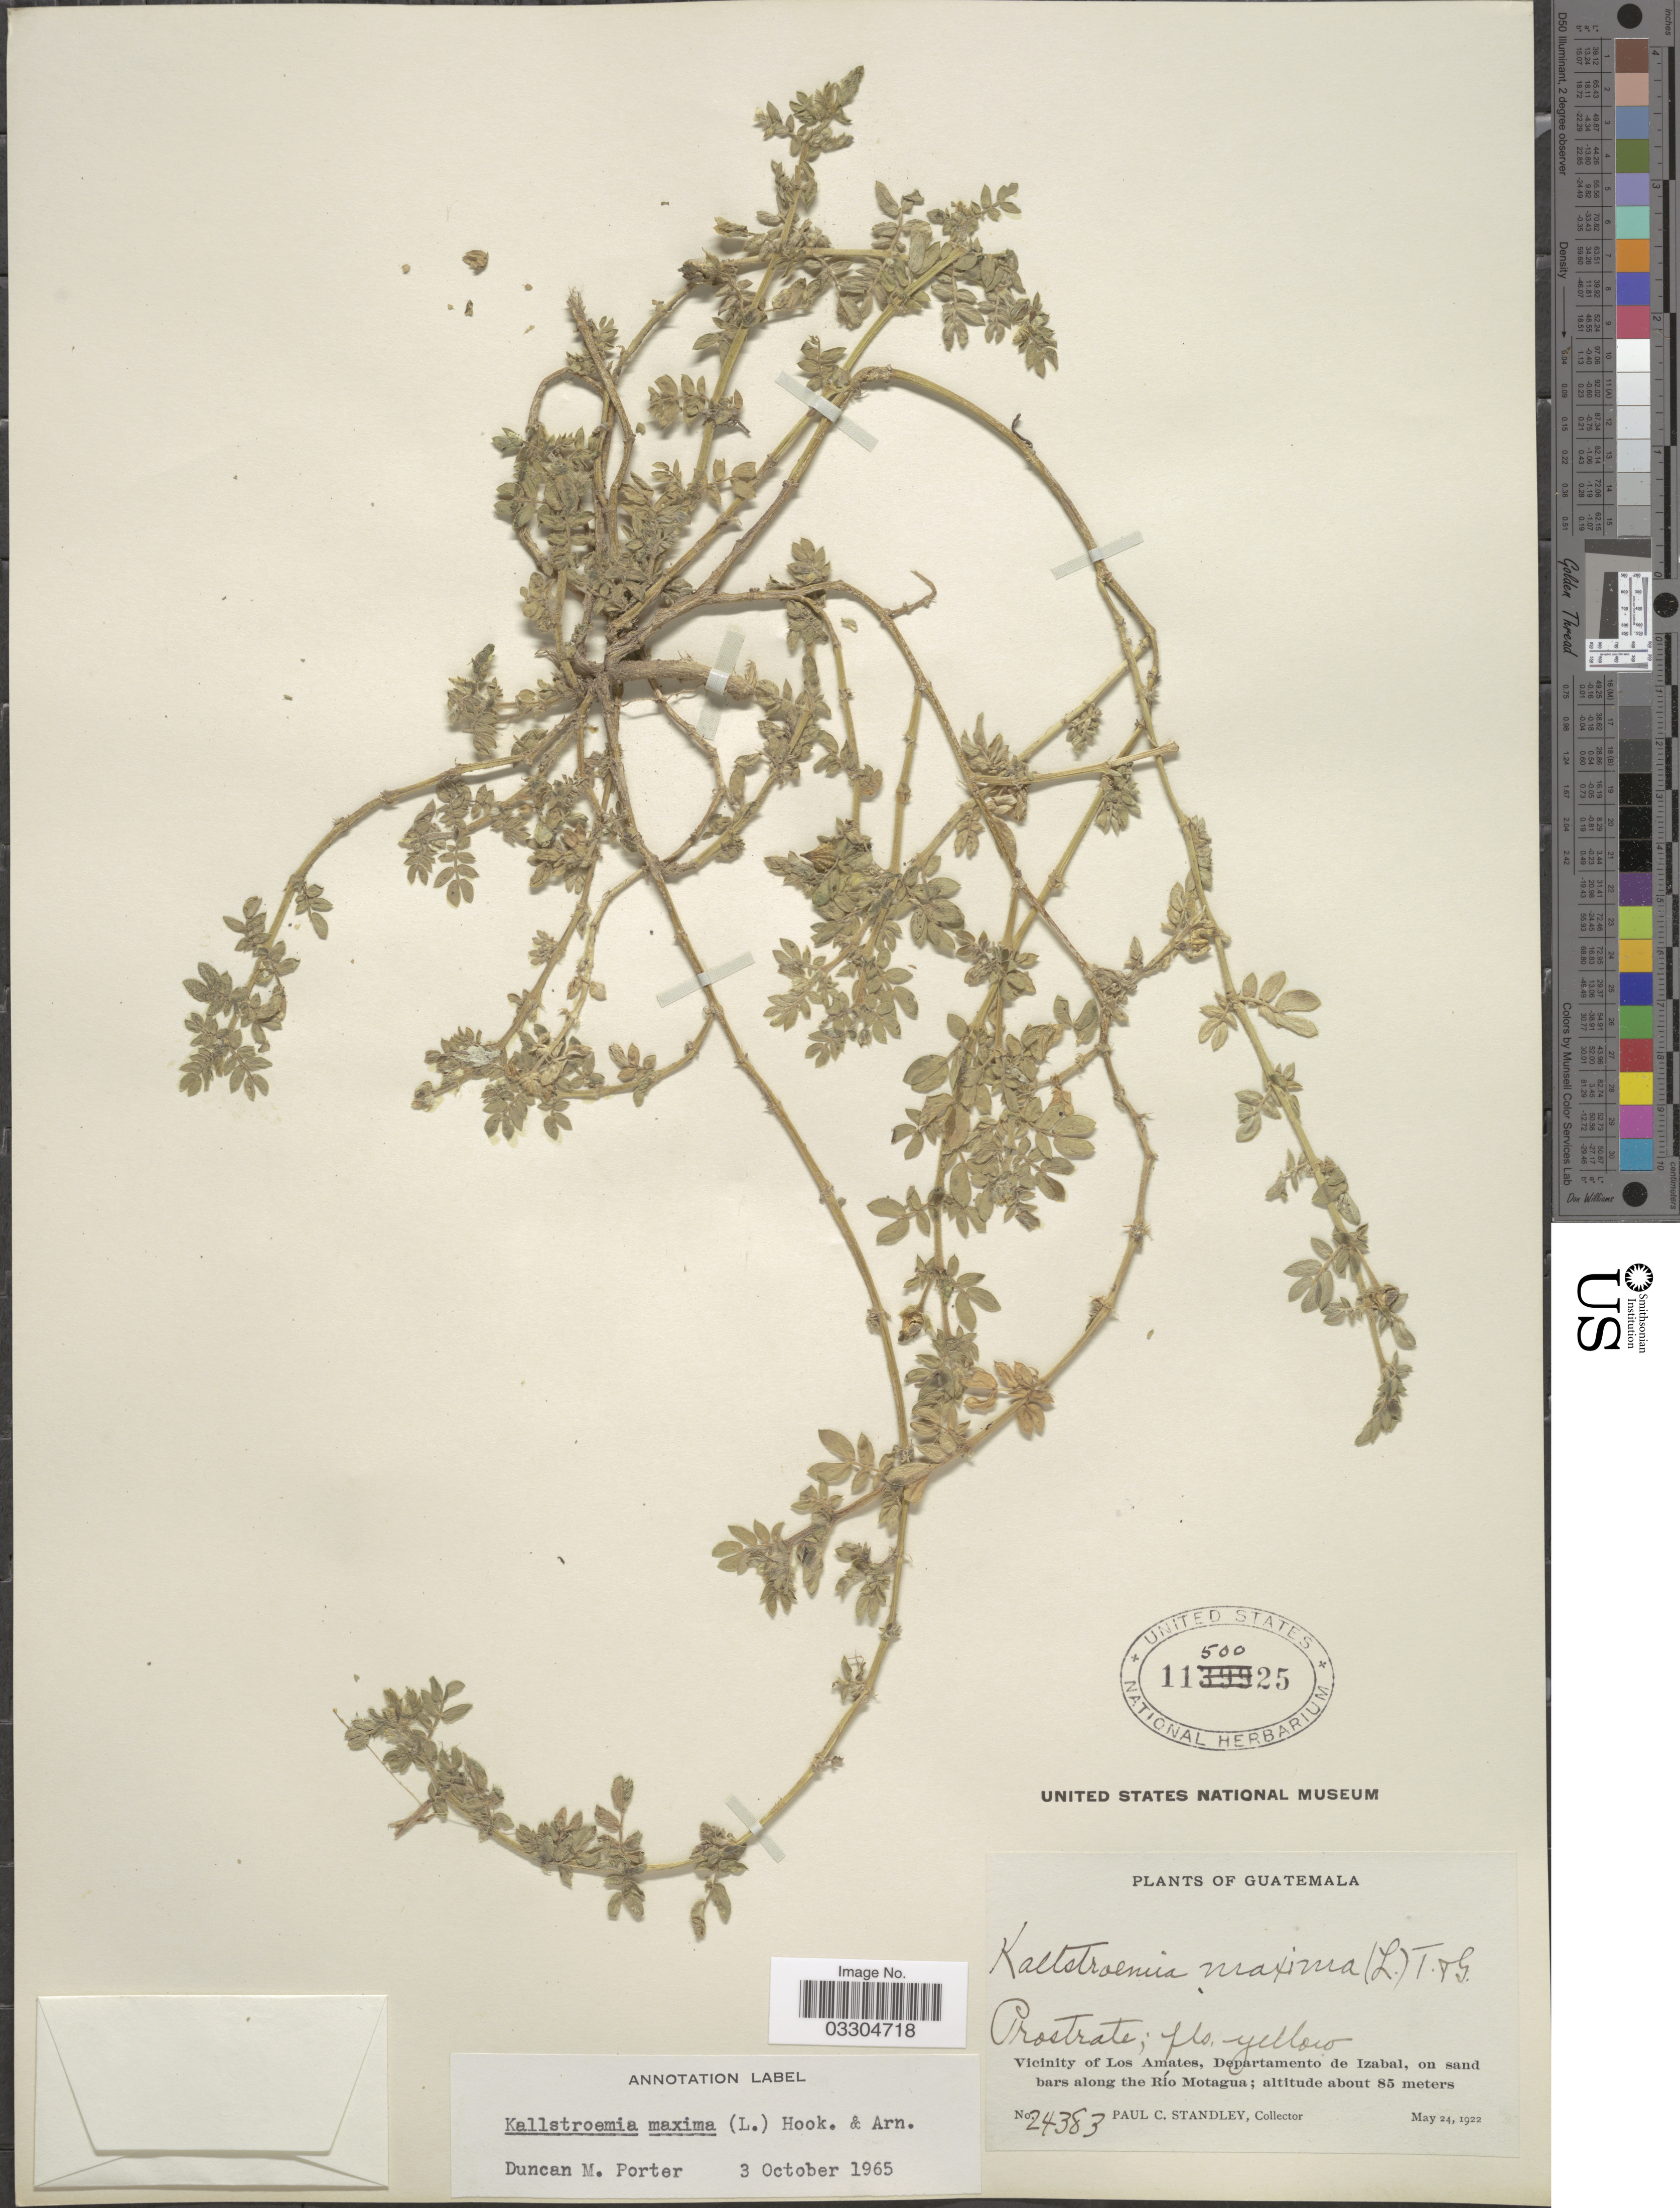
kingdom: Plantae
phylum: Tracheophyta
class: Magnoliopsida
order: Zygophyllales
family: Zygophyllaceae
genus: Kallstroemia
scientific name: Kallstroemia maxima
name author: (L.) Hook. & Arn.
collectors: P. C. Standley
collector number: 24383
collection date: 1922-05-24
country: Guatemala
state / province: Izabal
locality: Vicinity of Los Amates, Departamento de Izabal, on sand bars along the Río Motagua.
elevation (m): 85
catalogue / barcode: US 1150025